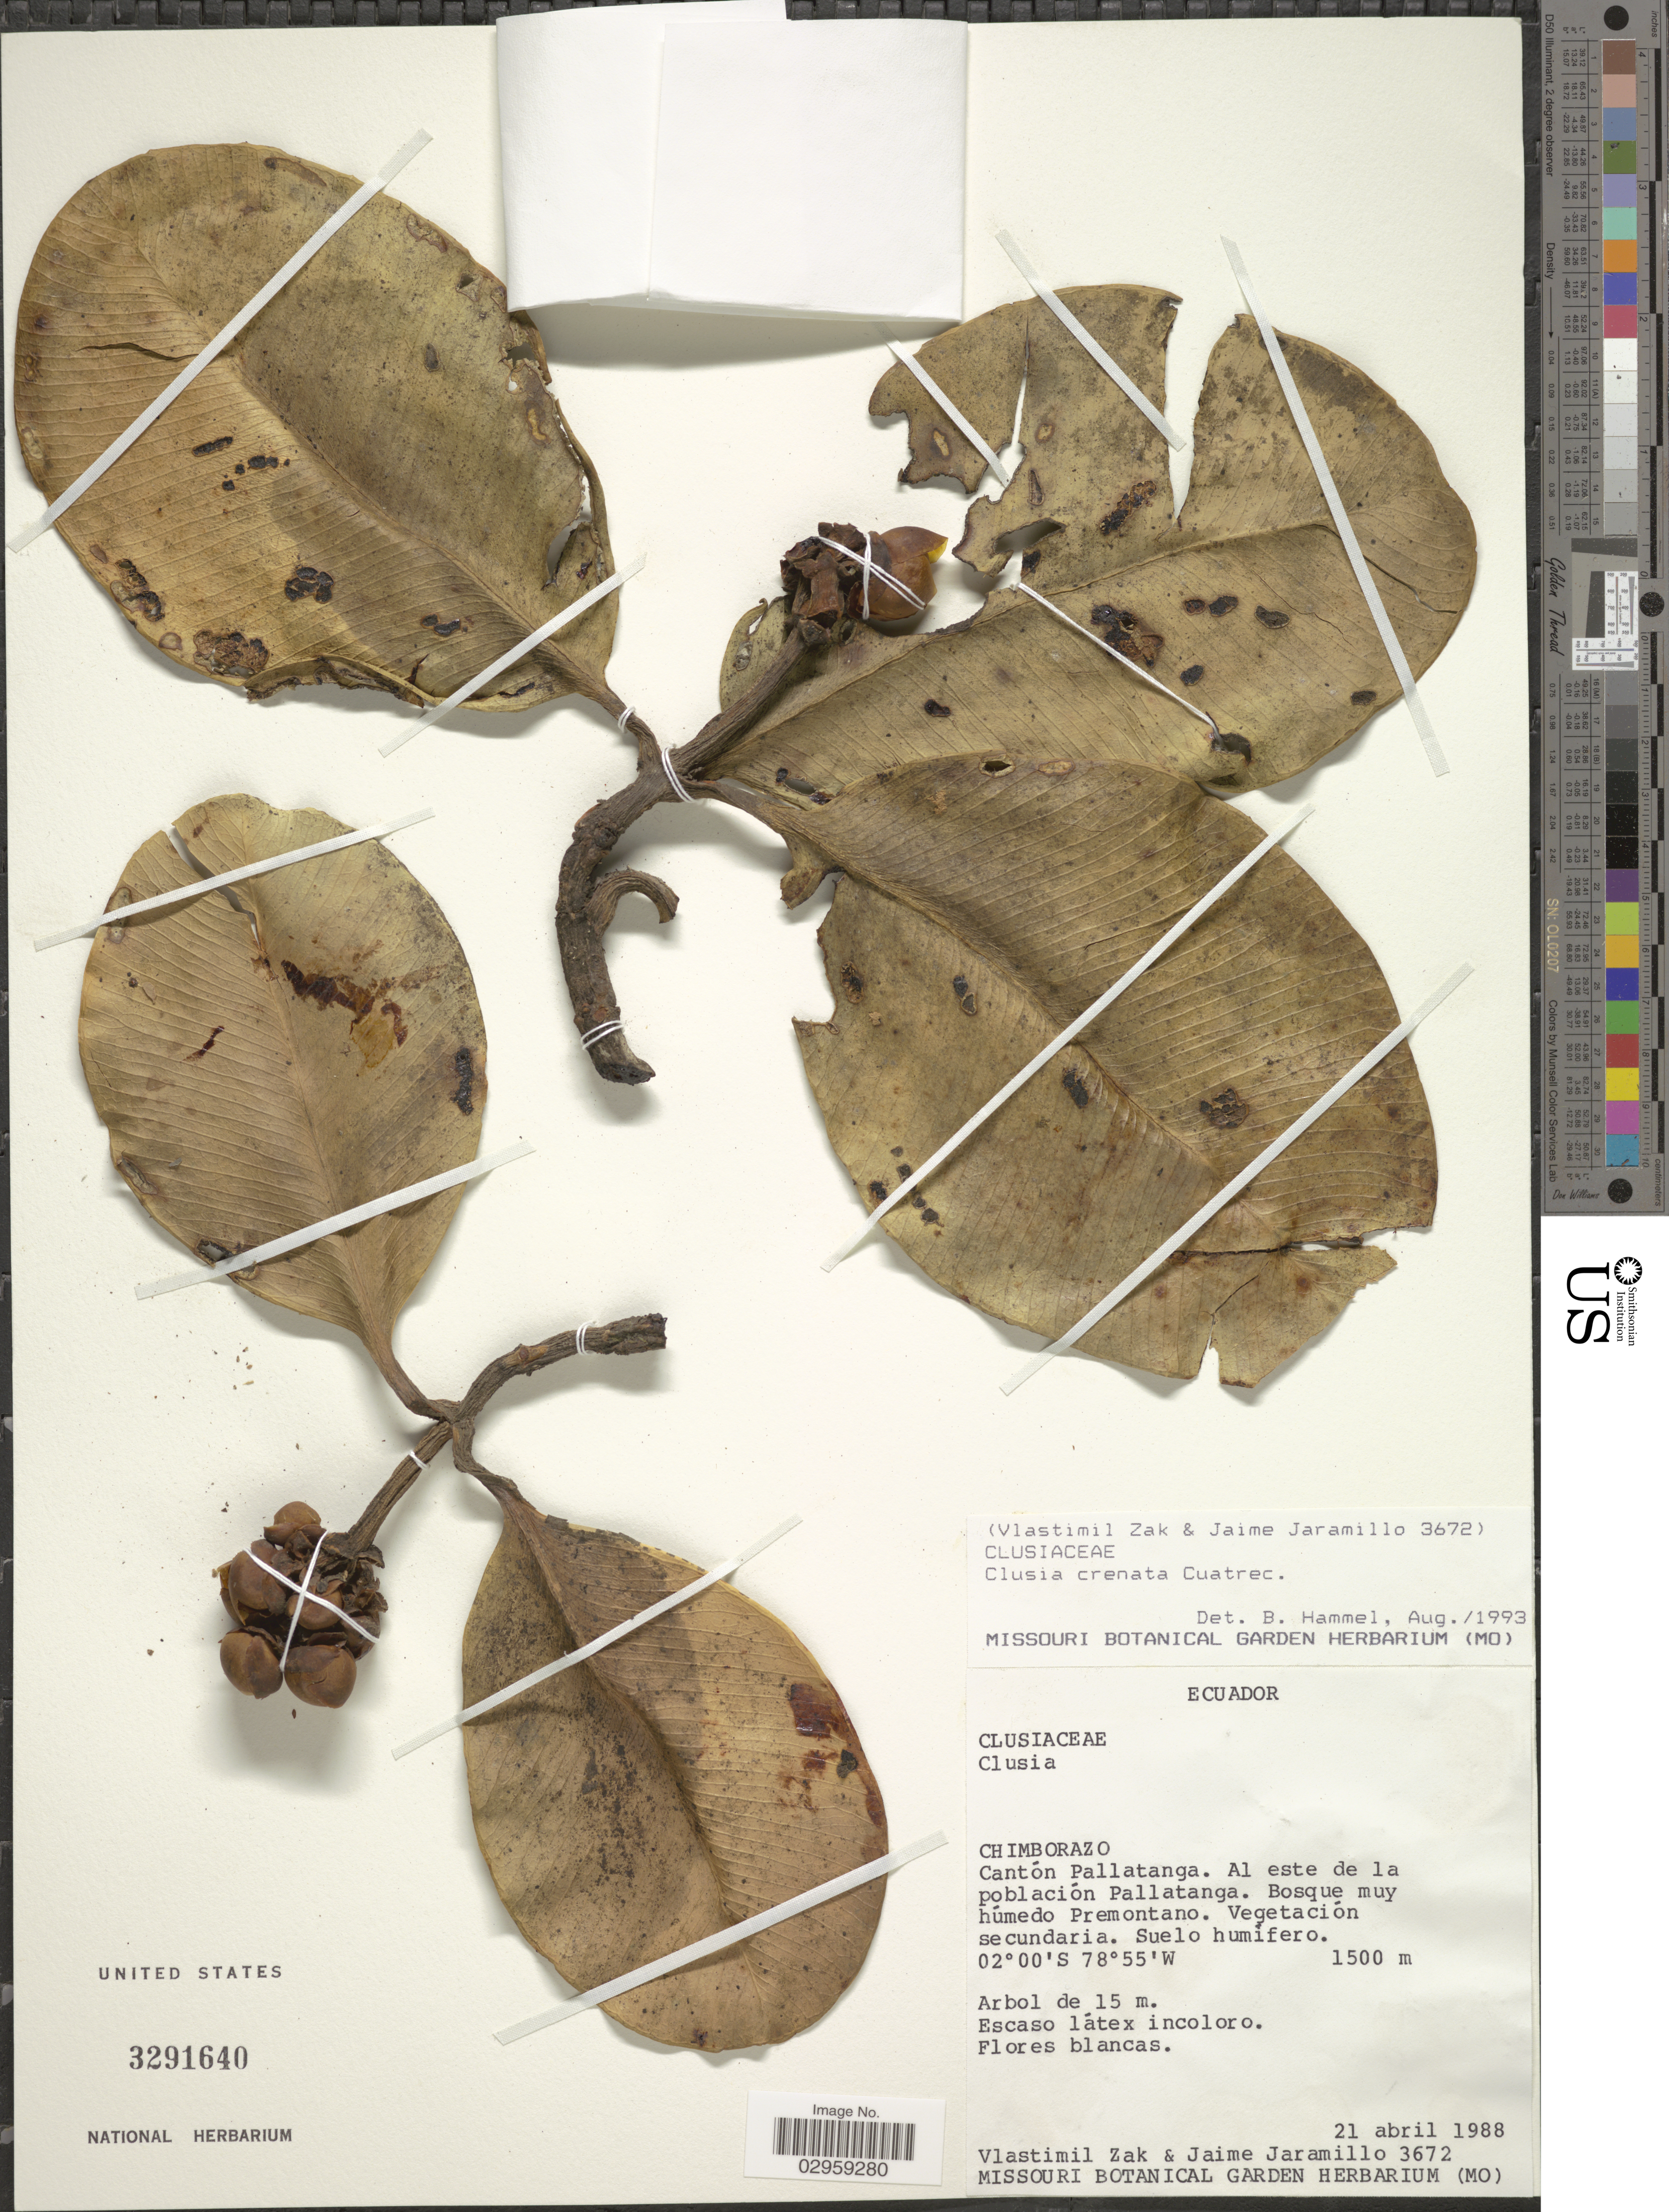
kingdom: Plantae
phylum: Tracheophyta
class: Magnoliopsida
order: Malpighiales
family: Clusiaceae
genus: Clusia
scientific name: Clusia crenata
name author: Cuatrec.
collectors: V. Zak & J. Jaramillo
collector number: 3672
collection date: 1988-04-21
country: Ecuador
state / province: Chimborazo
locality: Cantón Pallatanga. Al este de la población Pallatanga. Vegetación húmedo. Suelo humífero.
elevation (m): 1500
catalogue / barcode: US 3291640